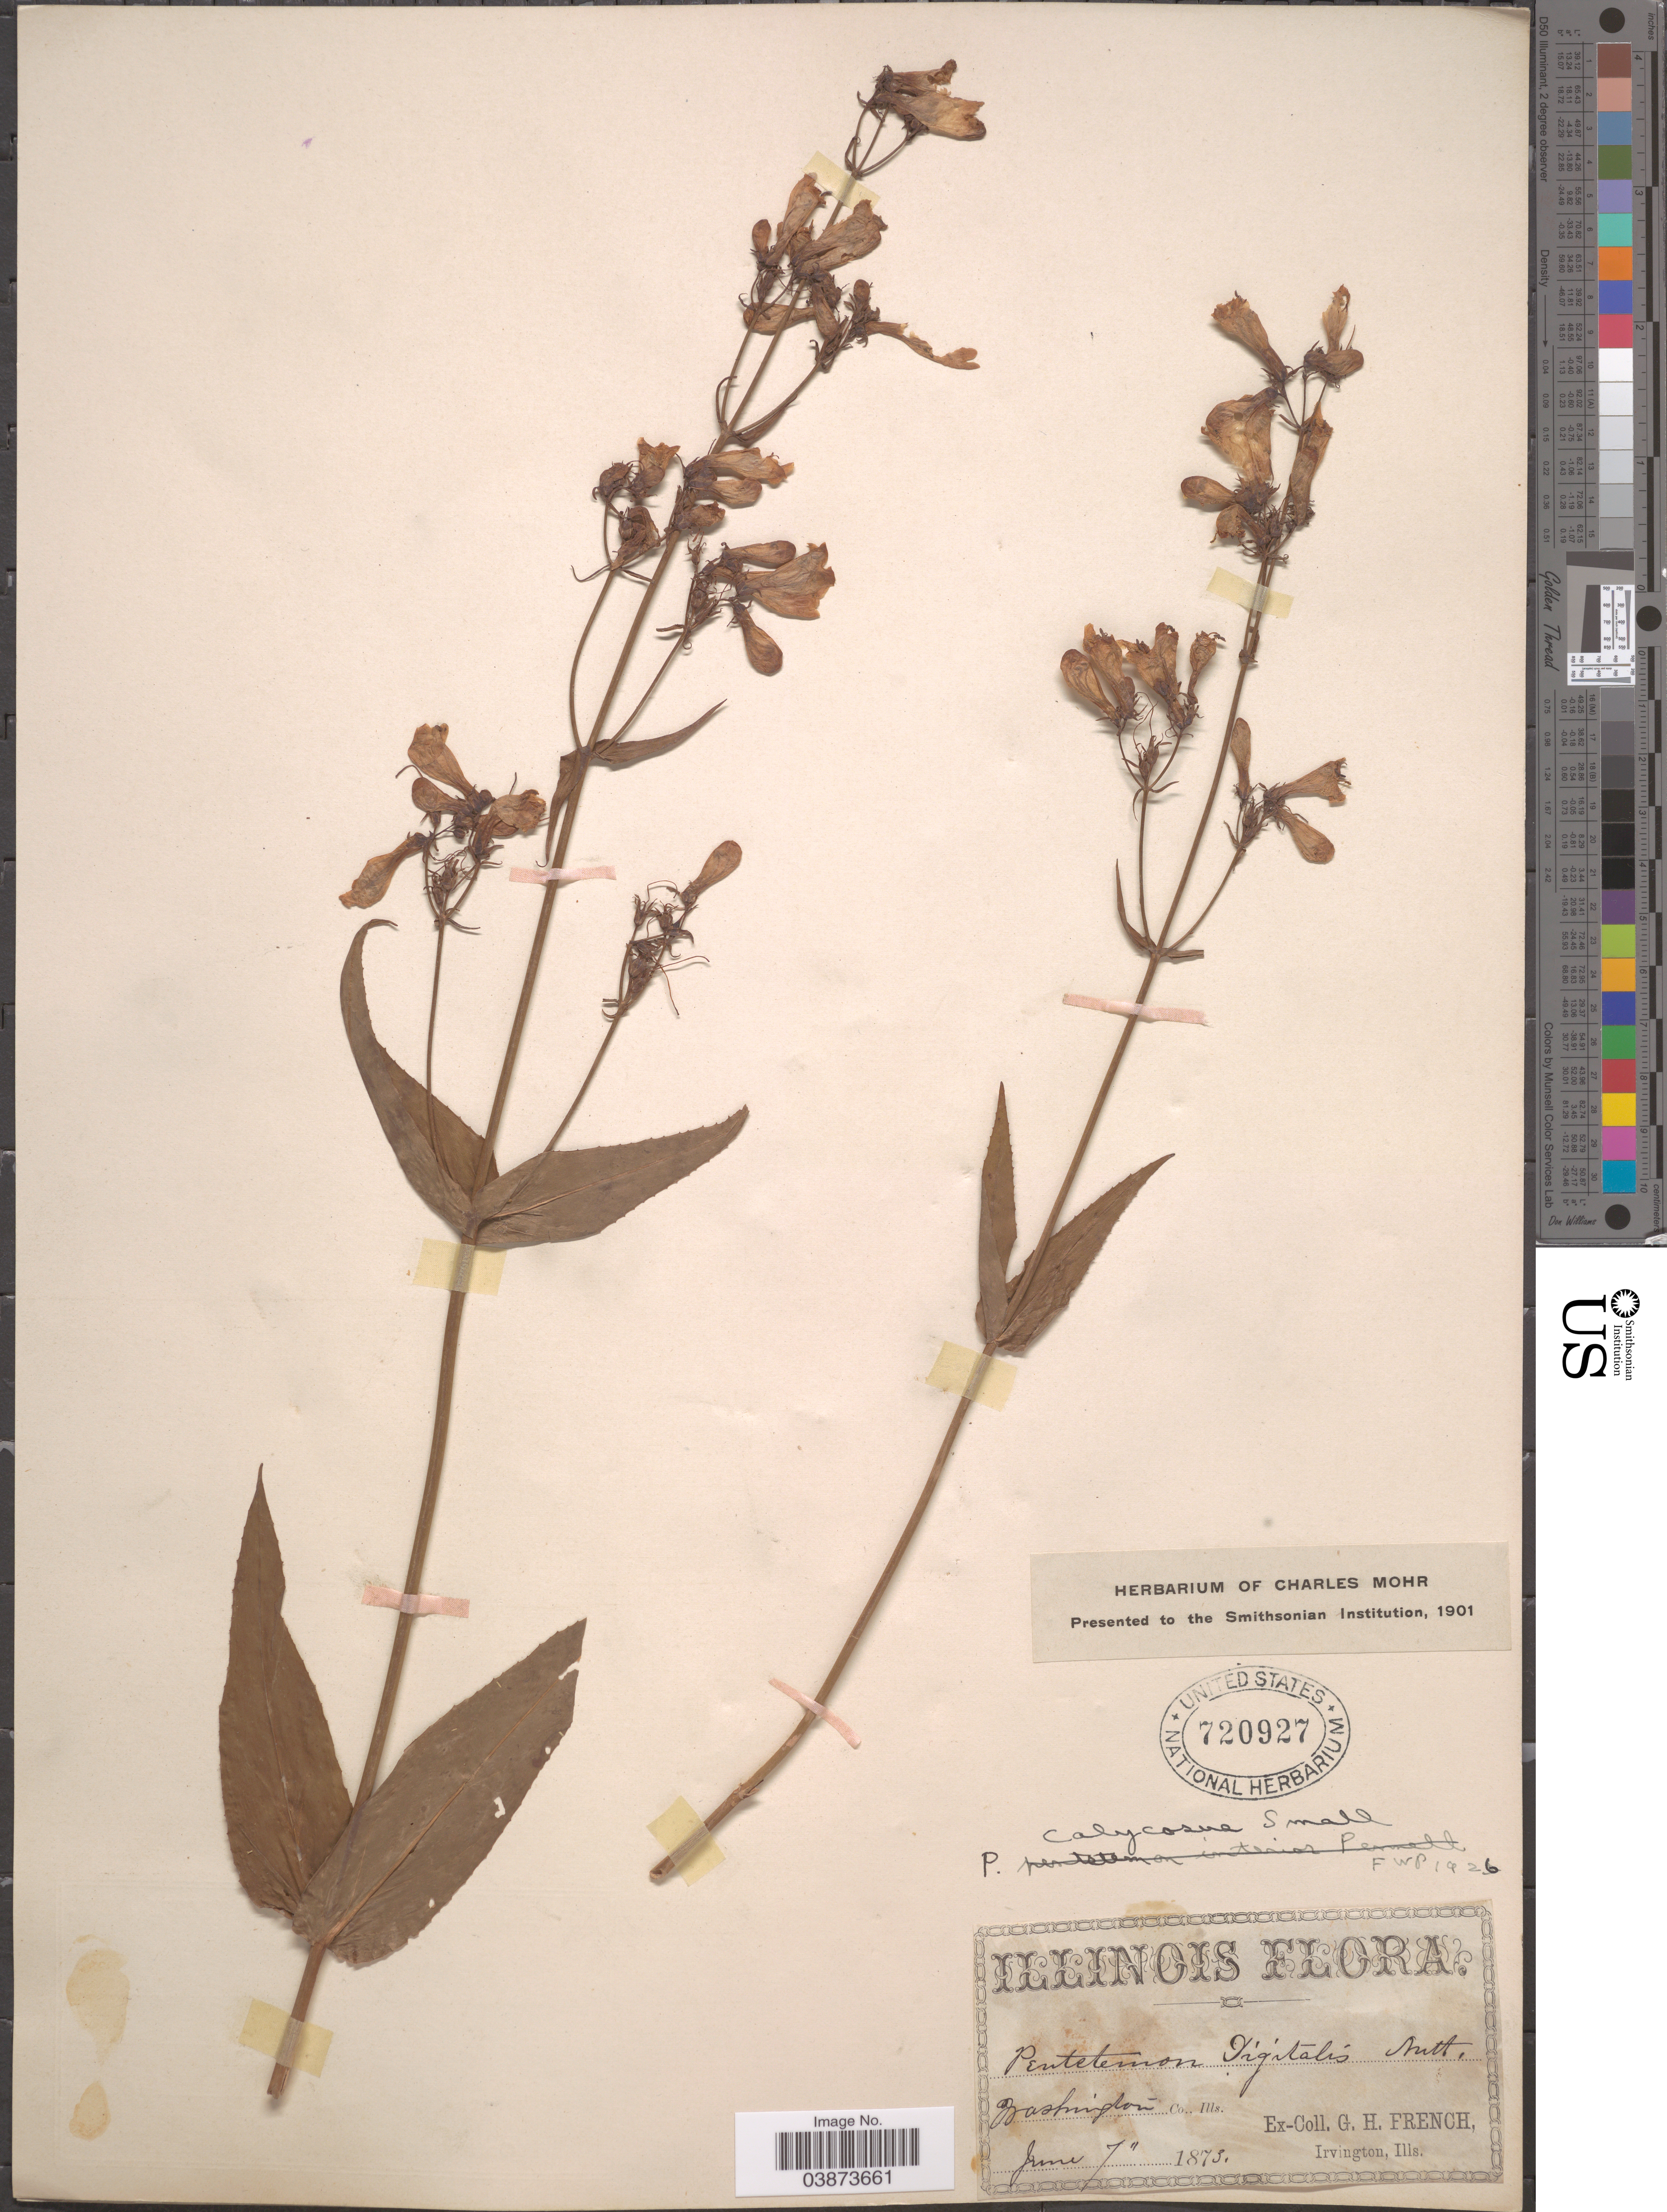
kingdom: Plantae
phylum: Tracheophyta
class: Magnoliopsida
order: Lamiales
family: Plantaginaceae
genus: Penstemon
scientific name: Penstemon calycosus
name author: Small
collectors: G. H. French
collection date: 1873-06-07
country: United States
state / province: Illinois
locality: Washington Co.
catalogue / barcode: US 720927